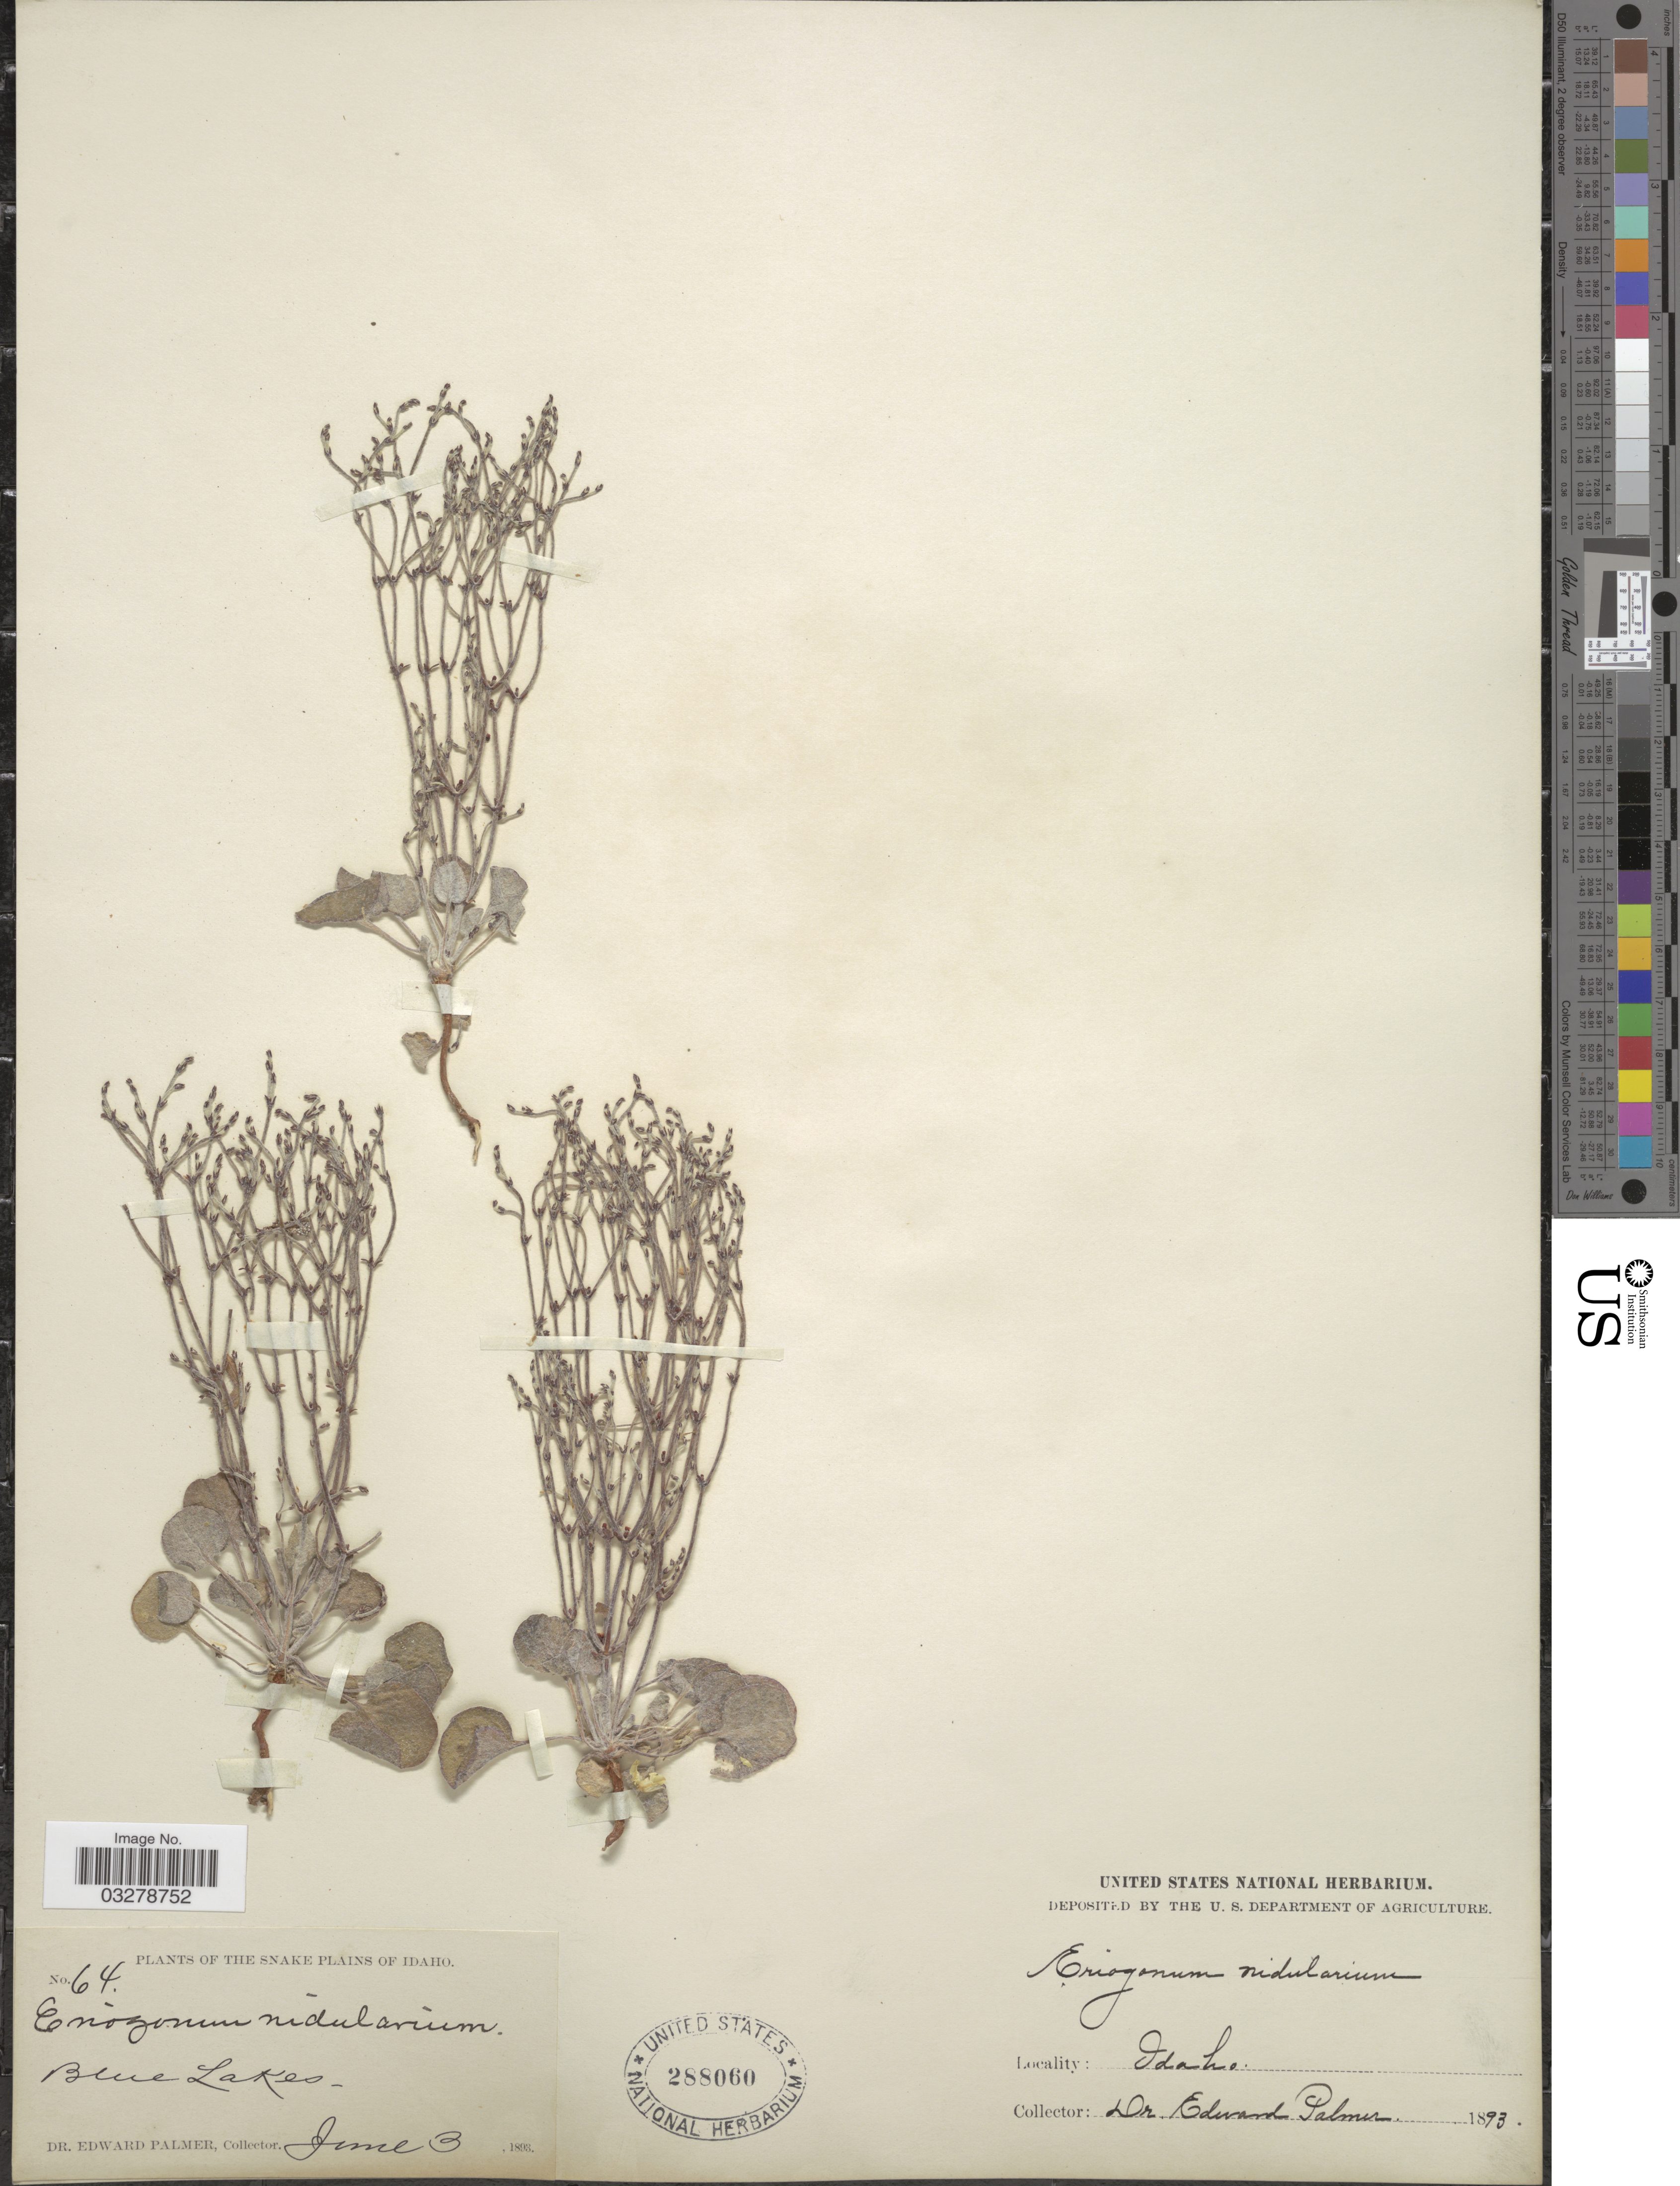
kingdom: Plantae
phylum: Tracheophyta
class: Magnoliopsida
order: Caryophyllales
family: Polygonaceae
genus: Eriogonum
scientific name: Eriogonum nidularium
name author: Coville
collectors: E. Palmer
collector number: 64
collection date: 1893-06-03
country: United States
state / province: Idaho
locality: Snake Plains. Blue Lakes.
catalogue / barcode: US 288060